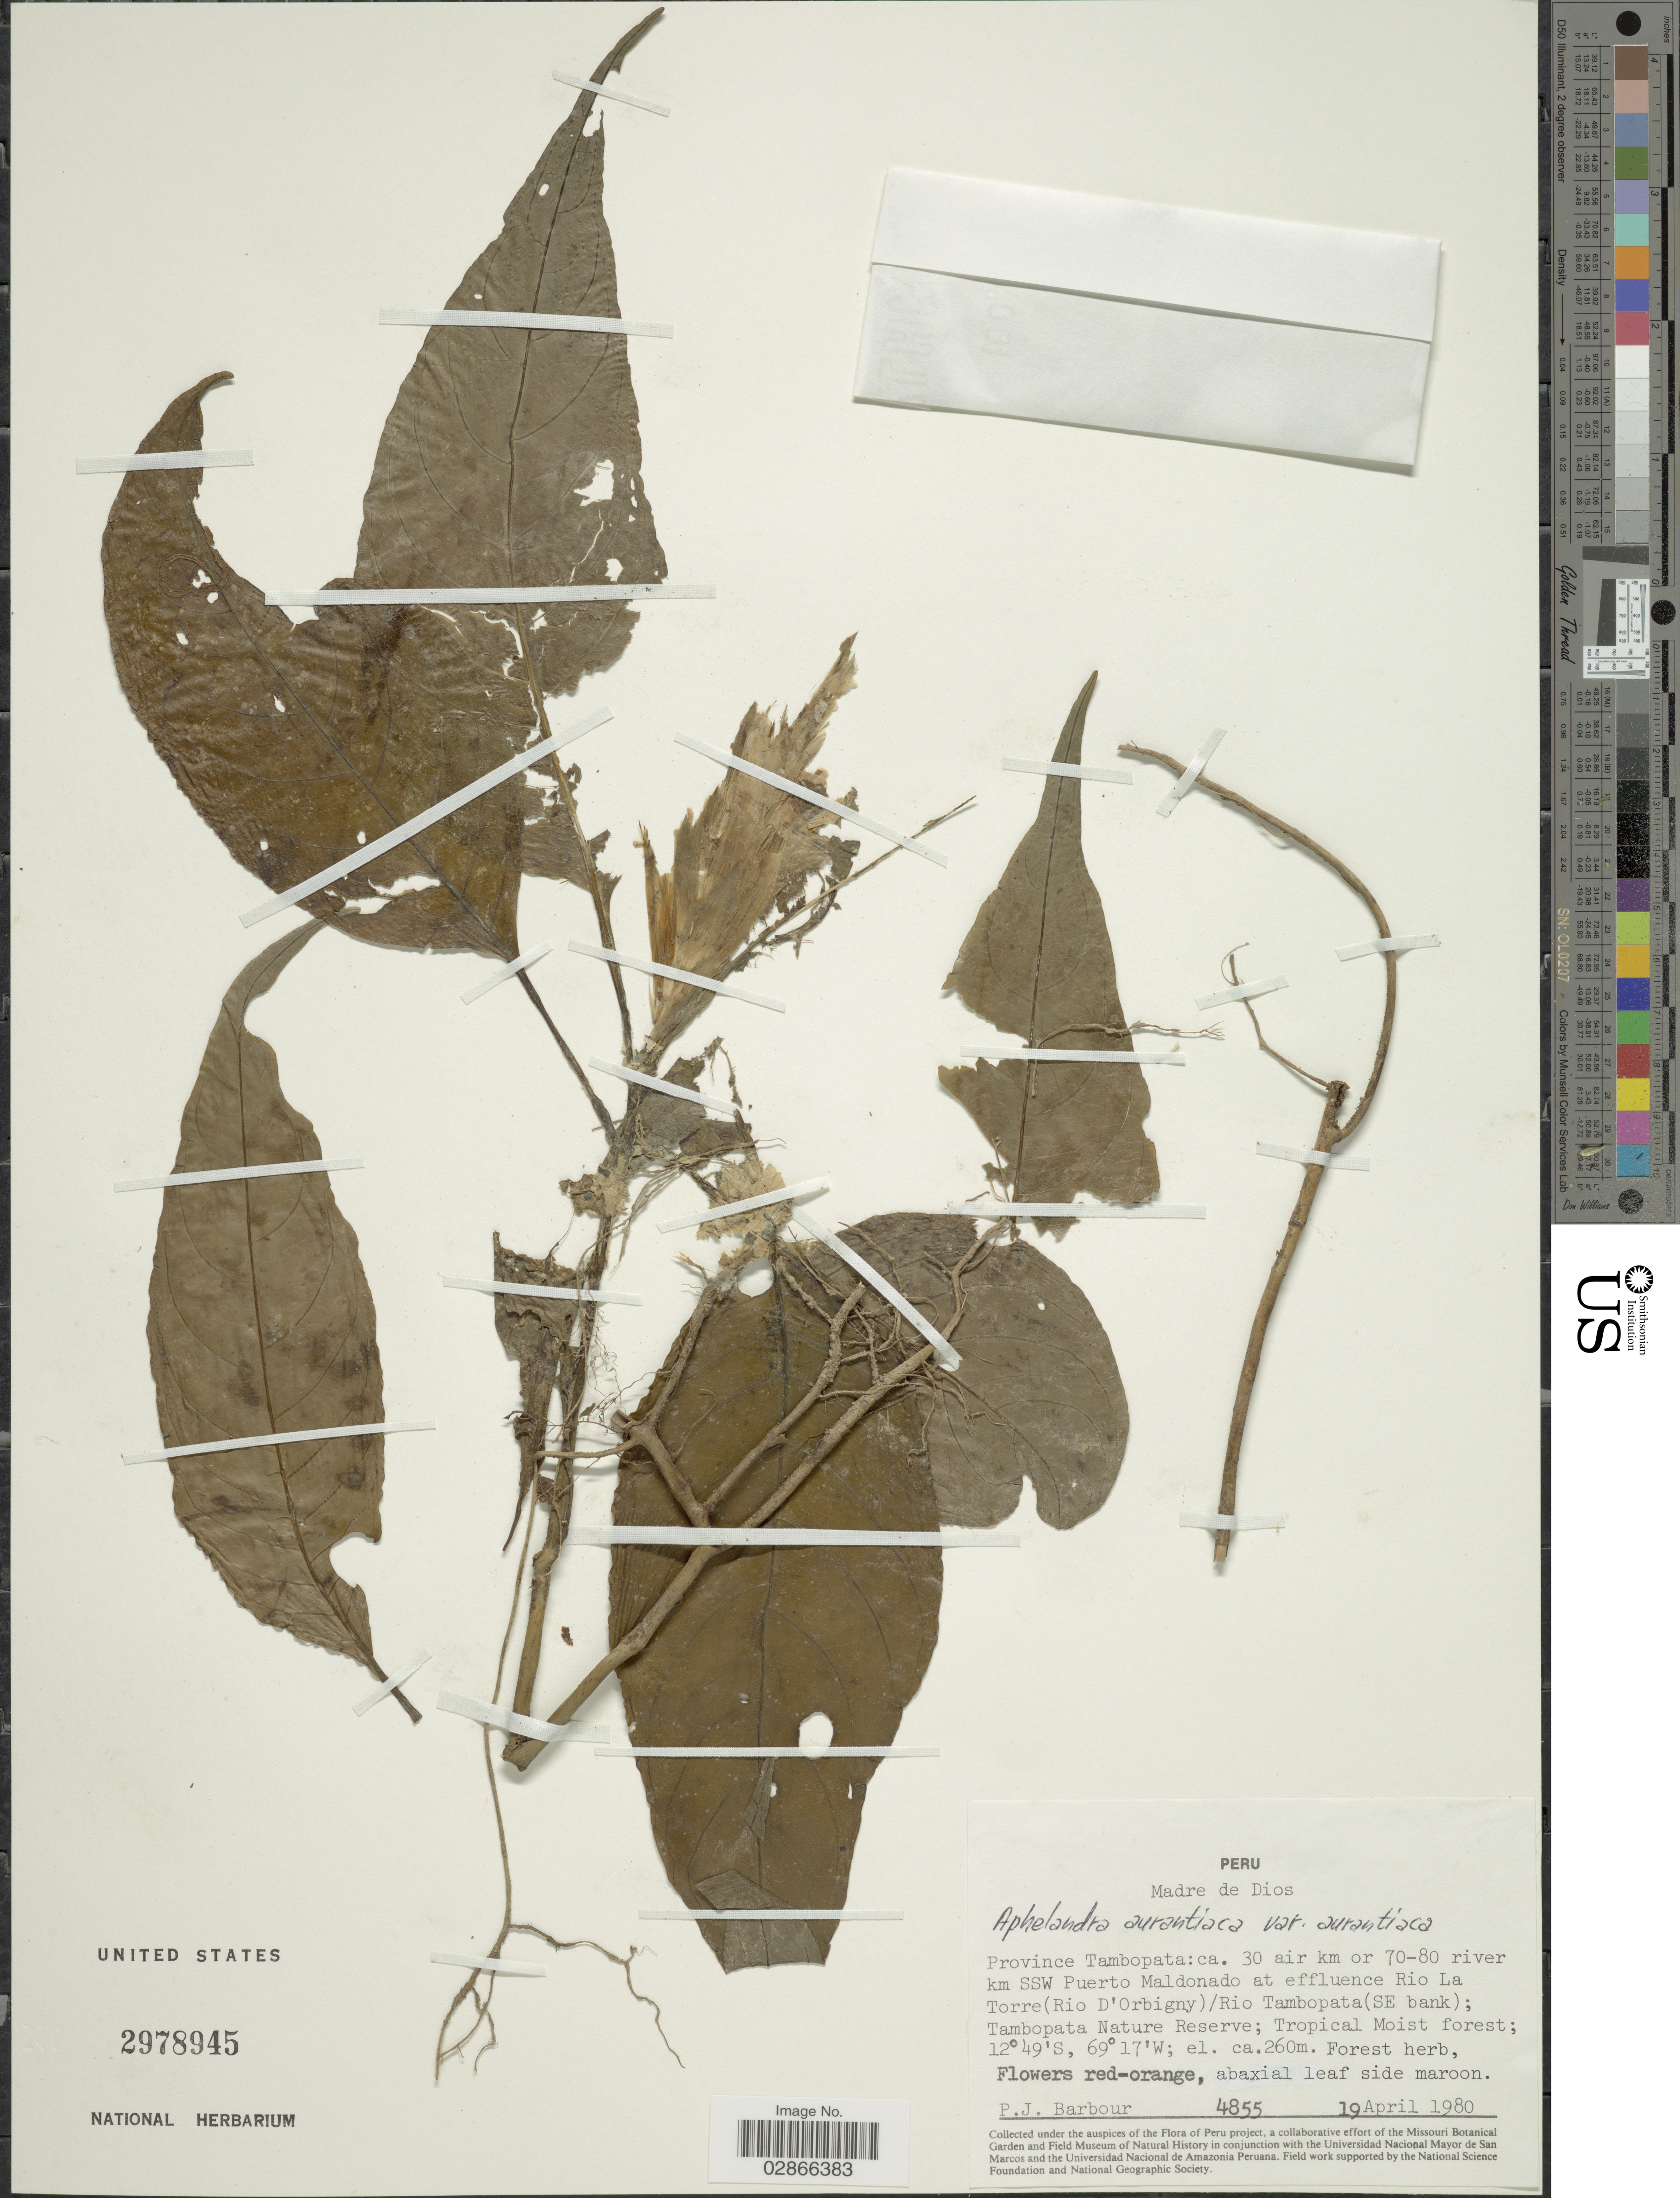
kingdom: Plantae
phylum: Tracheophyta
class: Magnoliopsida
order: Lamiales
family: Acanthaceae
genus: Aphelandra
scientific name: Aphelandra aurantiaca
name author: (Scheidw.) Lindl.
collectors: P. Barbour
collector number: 4855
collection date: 1980-04-19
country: Peru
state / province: Madre de Dios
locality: Province Tambopata: ca. 30 air km or 70-80 river km SSW Puerto Maldonado at effluence Rio La Torre (Rio D'Orbigny)/ Rio Tambopata (SE bank); Tambopata Nature Reserve.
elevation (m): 260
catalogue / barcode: US 2978945